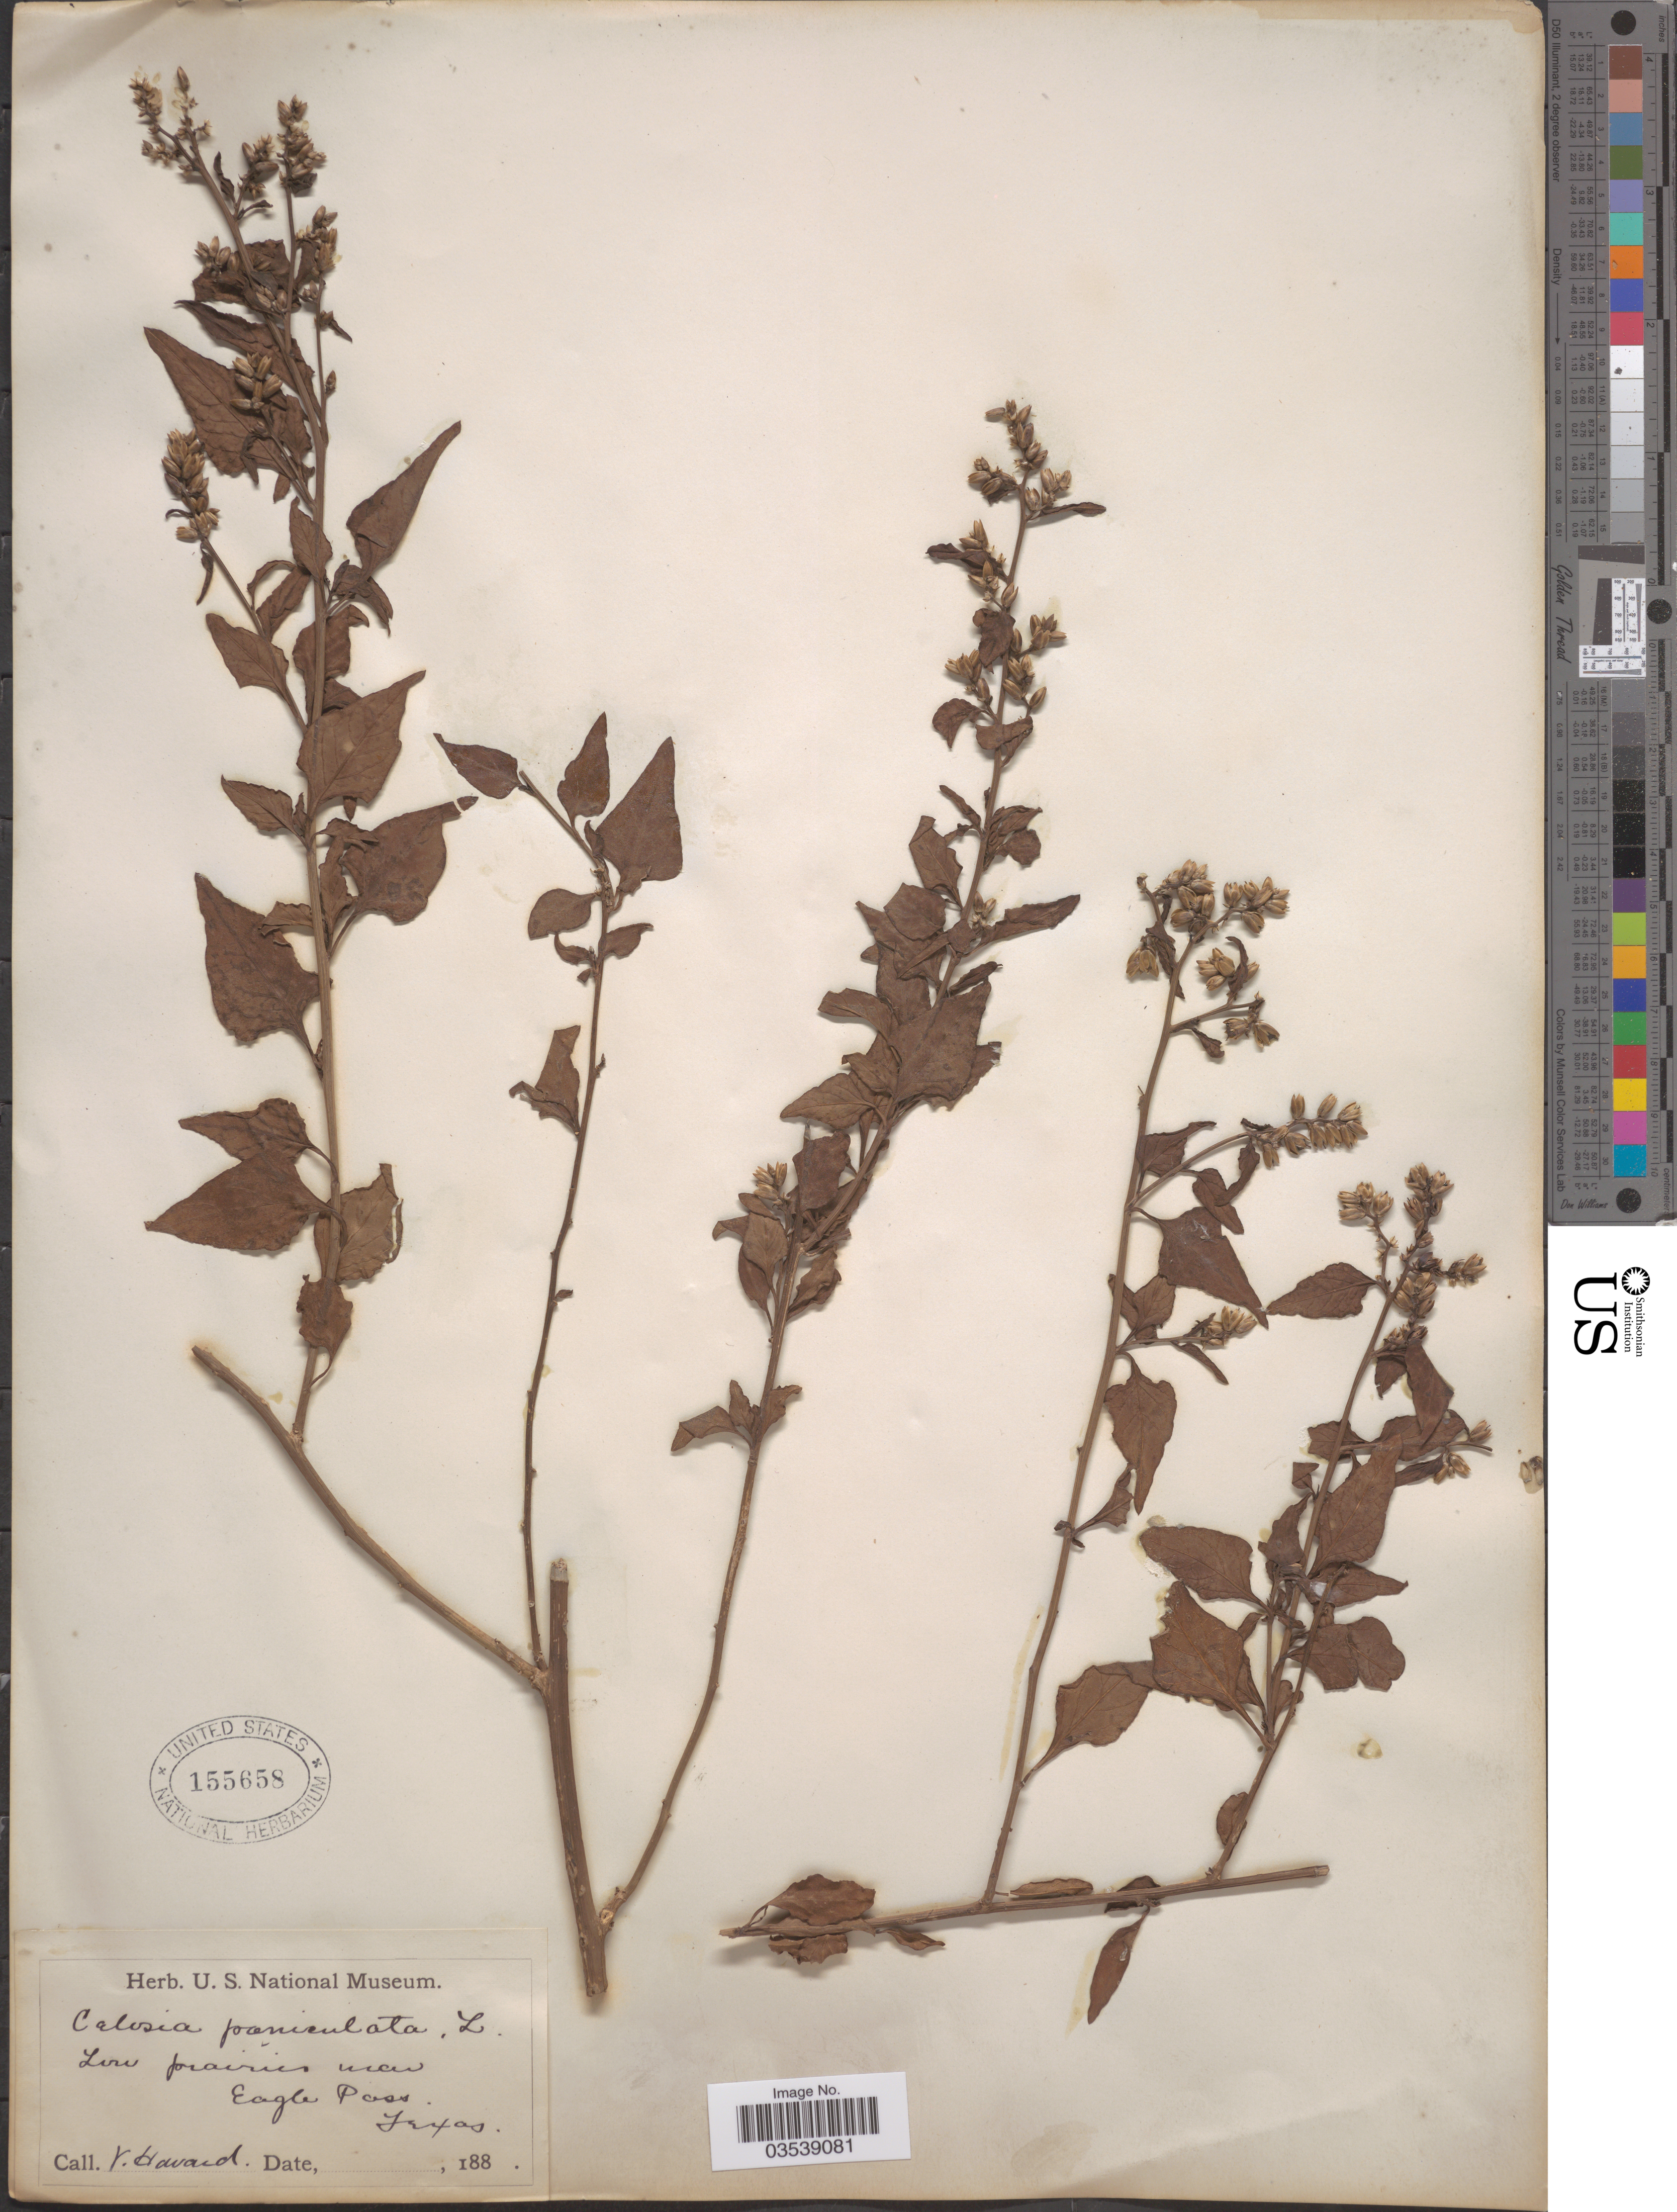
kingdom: Plantae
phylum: Tracheophyta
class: Magnoliopsida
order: Caryophyllales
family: Amaranthaceae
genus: Celosia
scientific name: Celosia nitida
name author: Vahl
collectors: V. Havard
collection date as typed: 188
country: United States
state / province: Texas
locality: Eagle Pass.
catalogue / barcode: US 155658